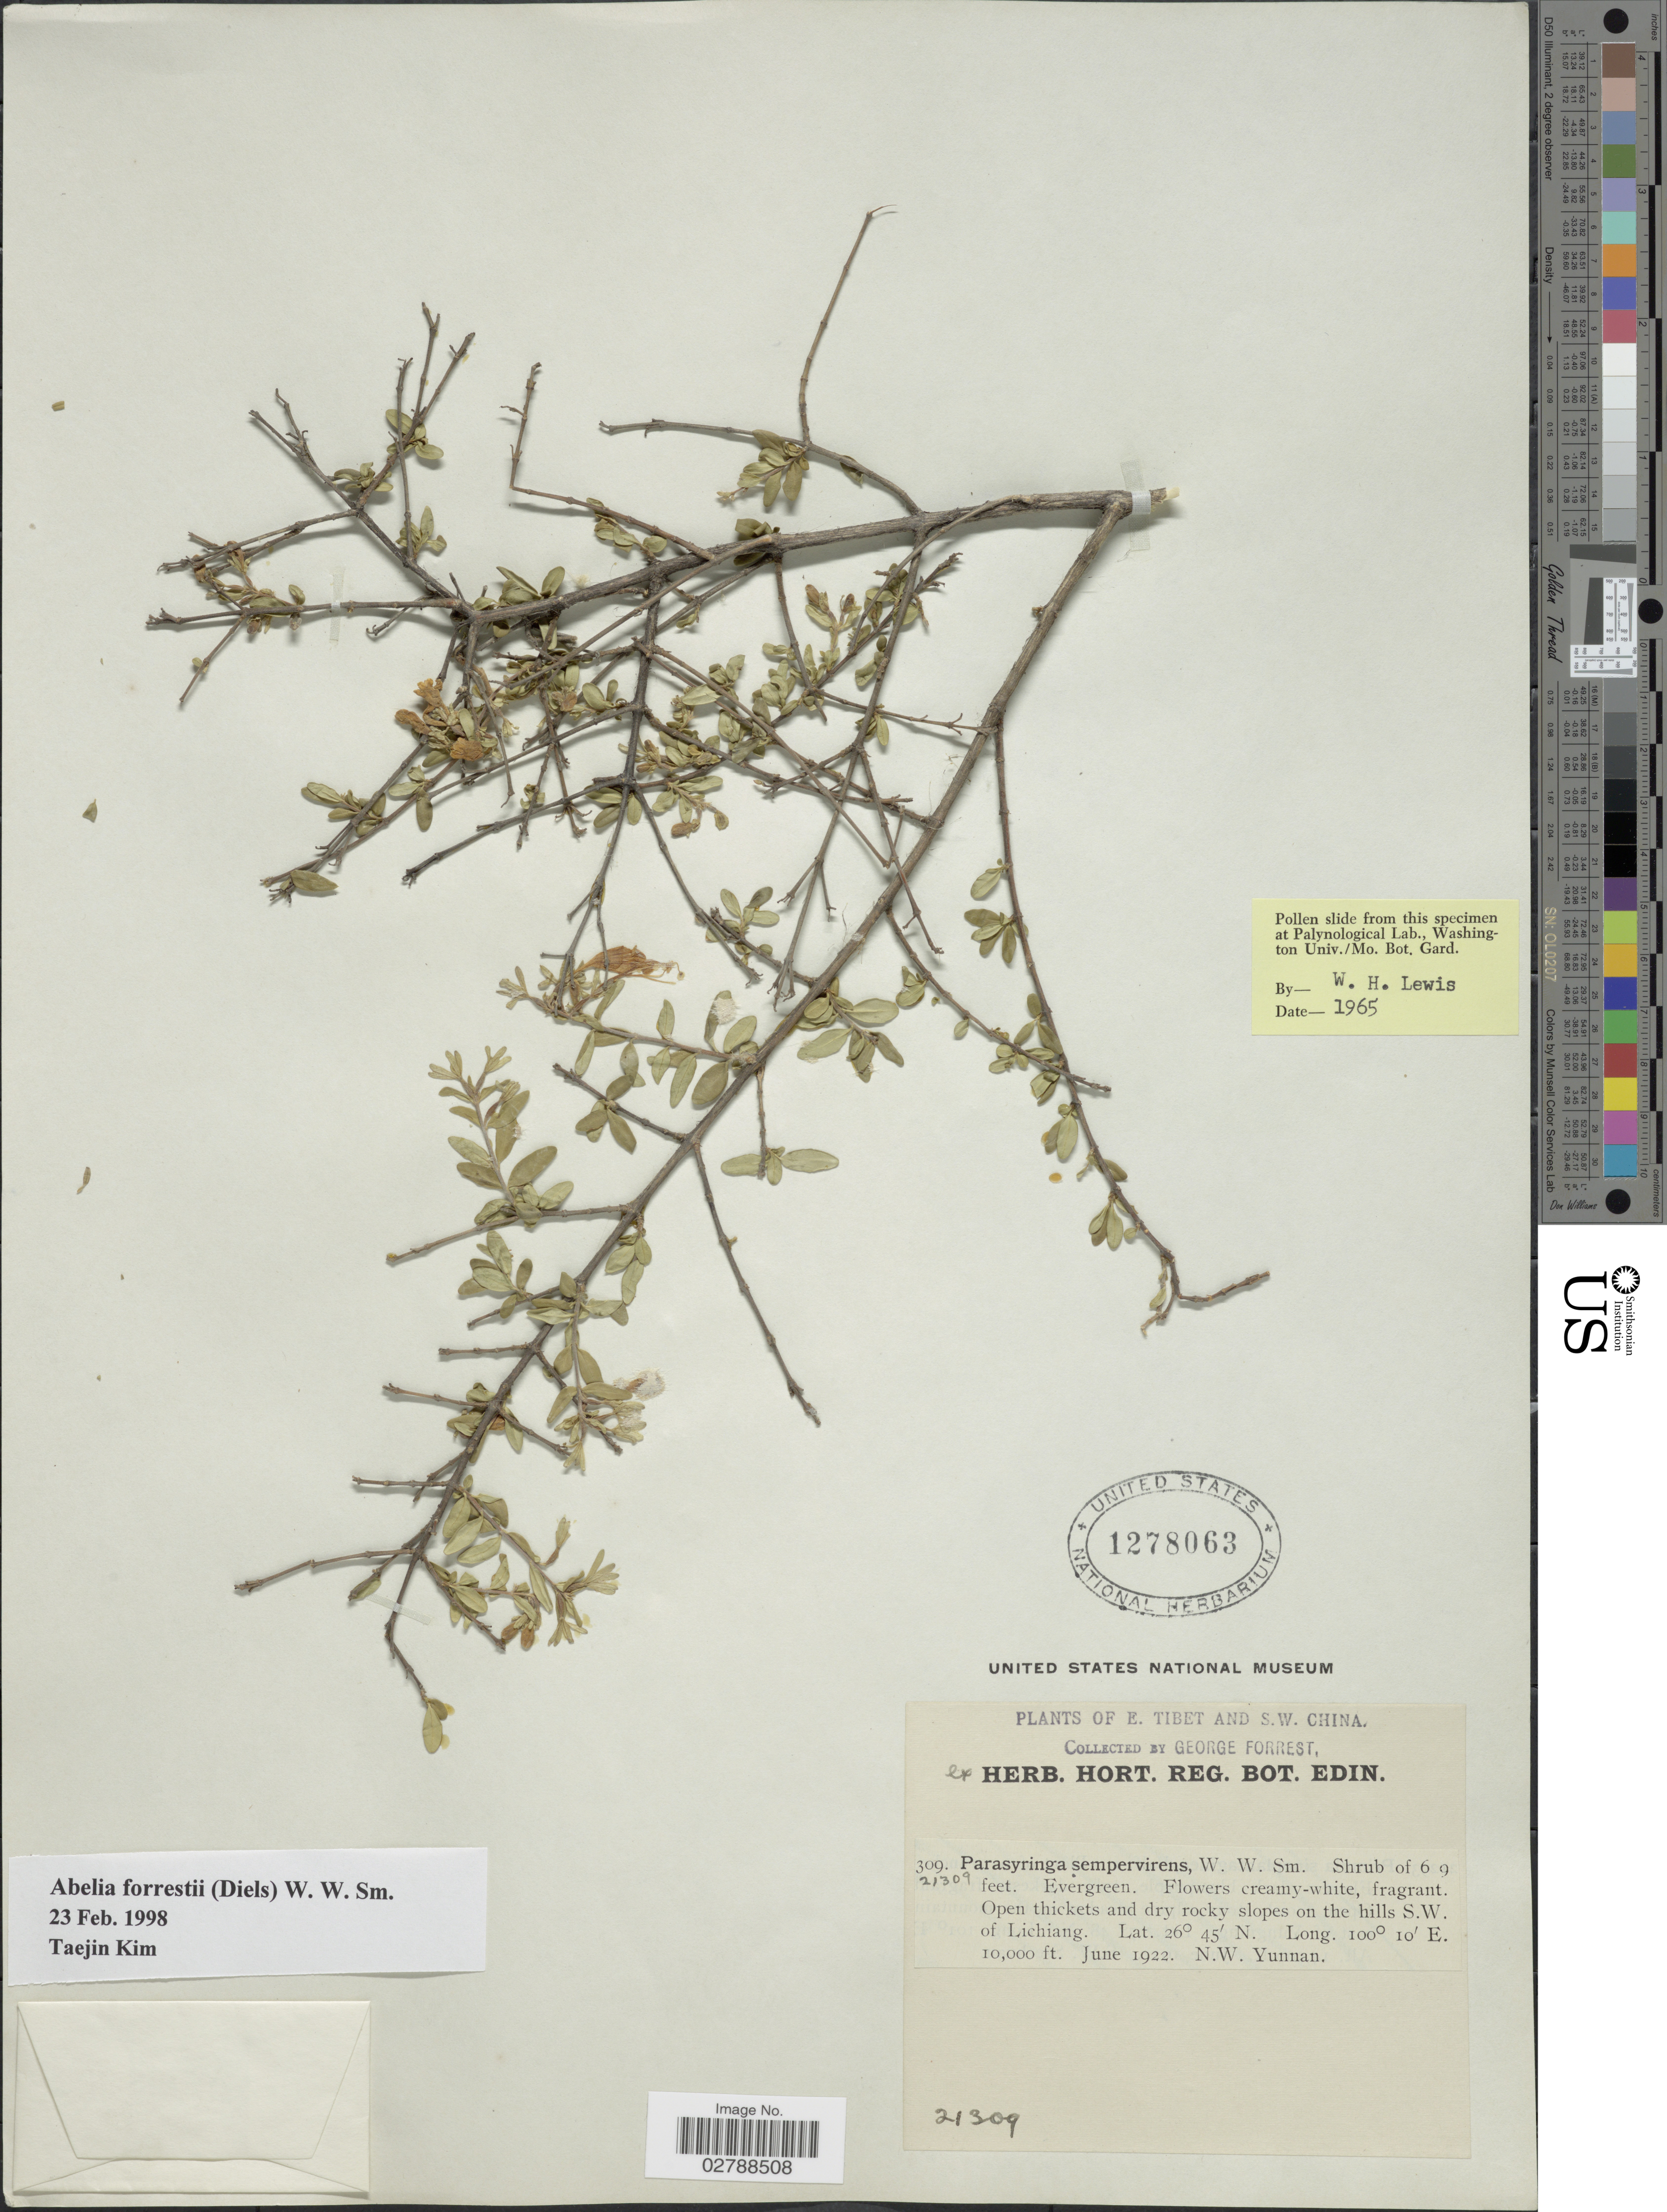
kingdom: Plantae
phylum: Tracheophyta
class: Magnoliopsida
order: Dipsacales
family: Caprifoliaceae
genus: Abelia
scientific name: Abelia forrestii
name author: (Diels) W.W. Sm.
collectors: G. Forrest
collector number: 21309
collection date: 1922-06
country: China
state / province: Yunnan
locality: E. Tibet and S.W. China. Open thickets and dry rocky slopes on the hills S.W. of Lichiang. N.W. Yunnan.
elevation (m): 3048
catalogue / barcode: US 1278063